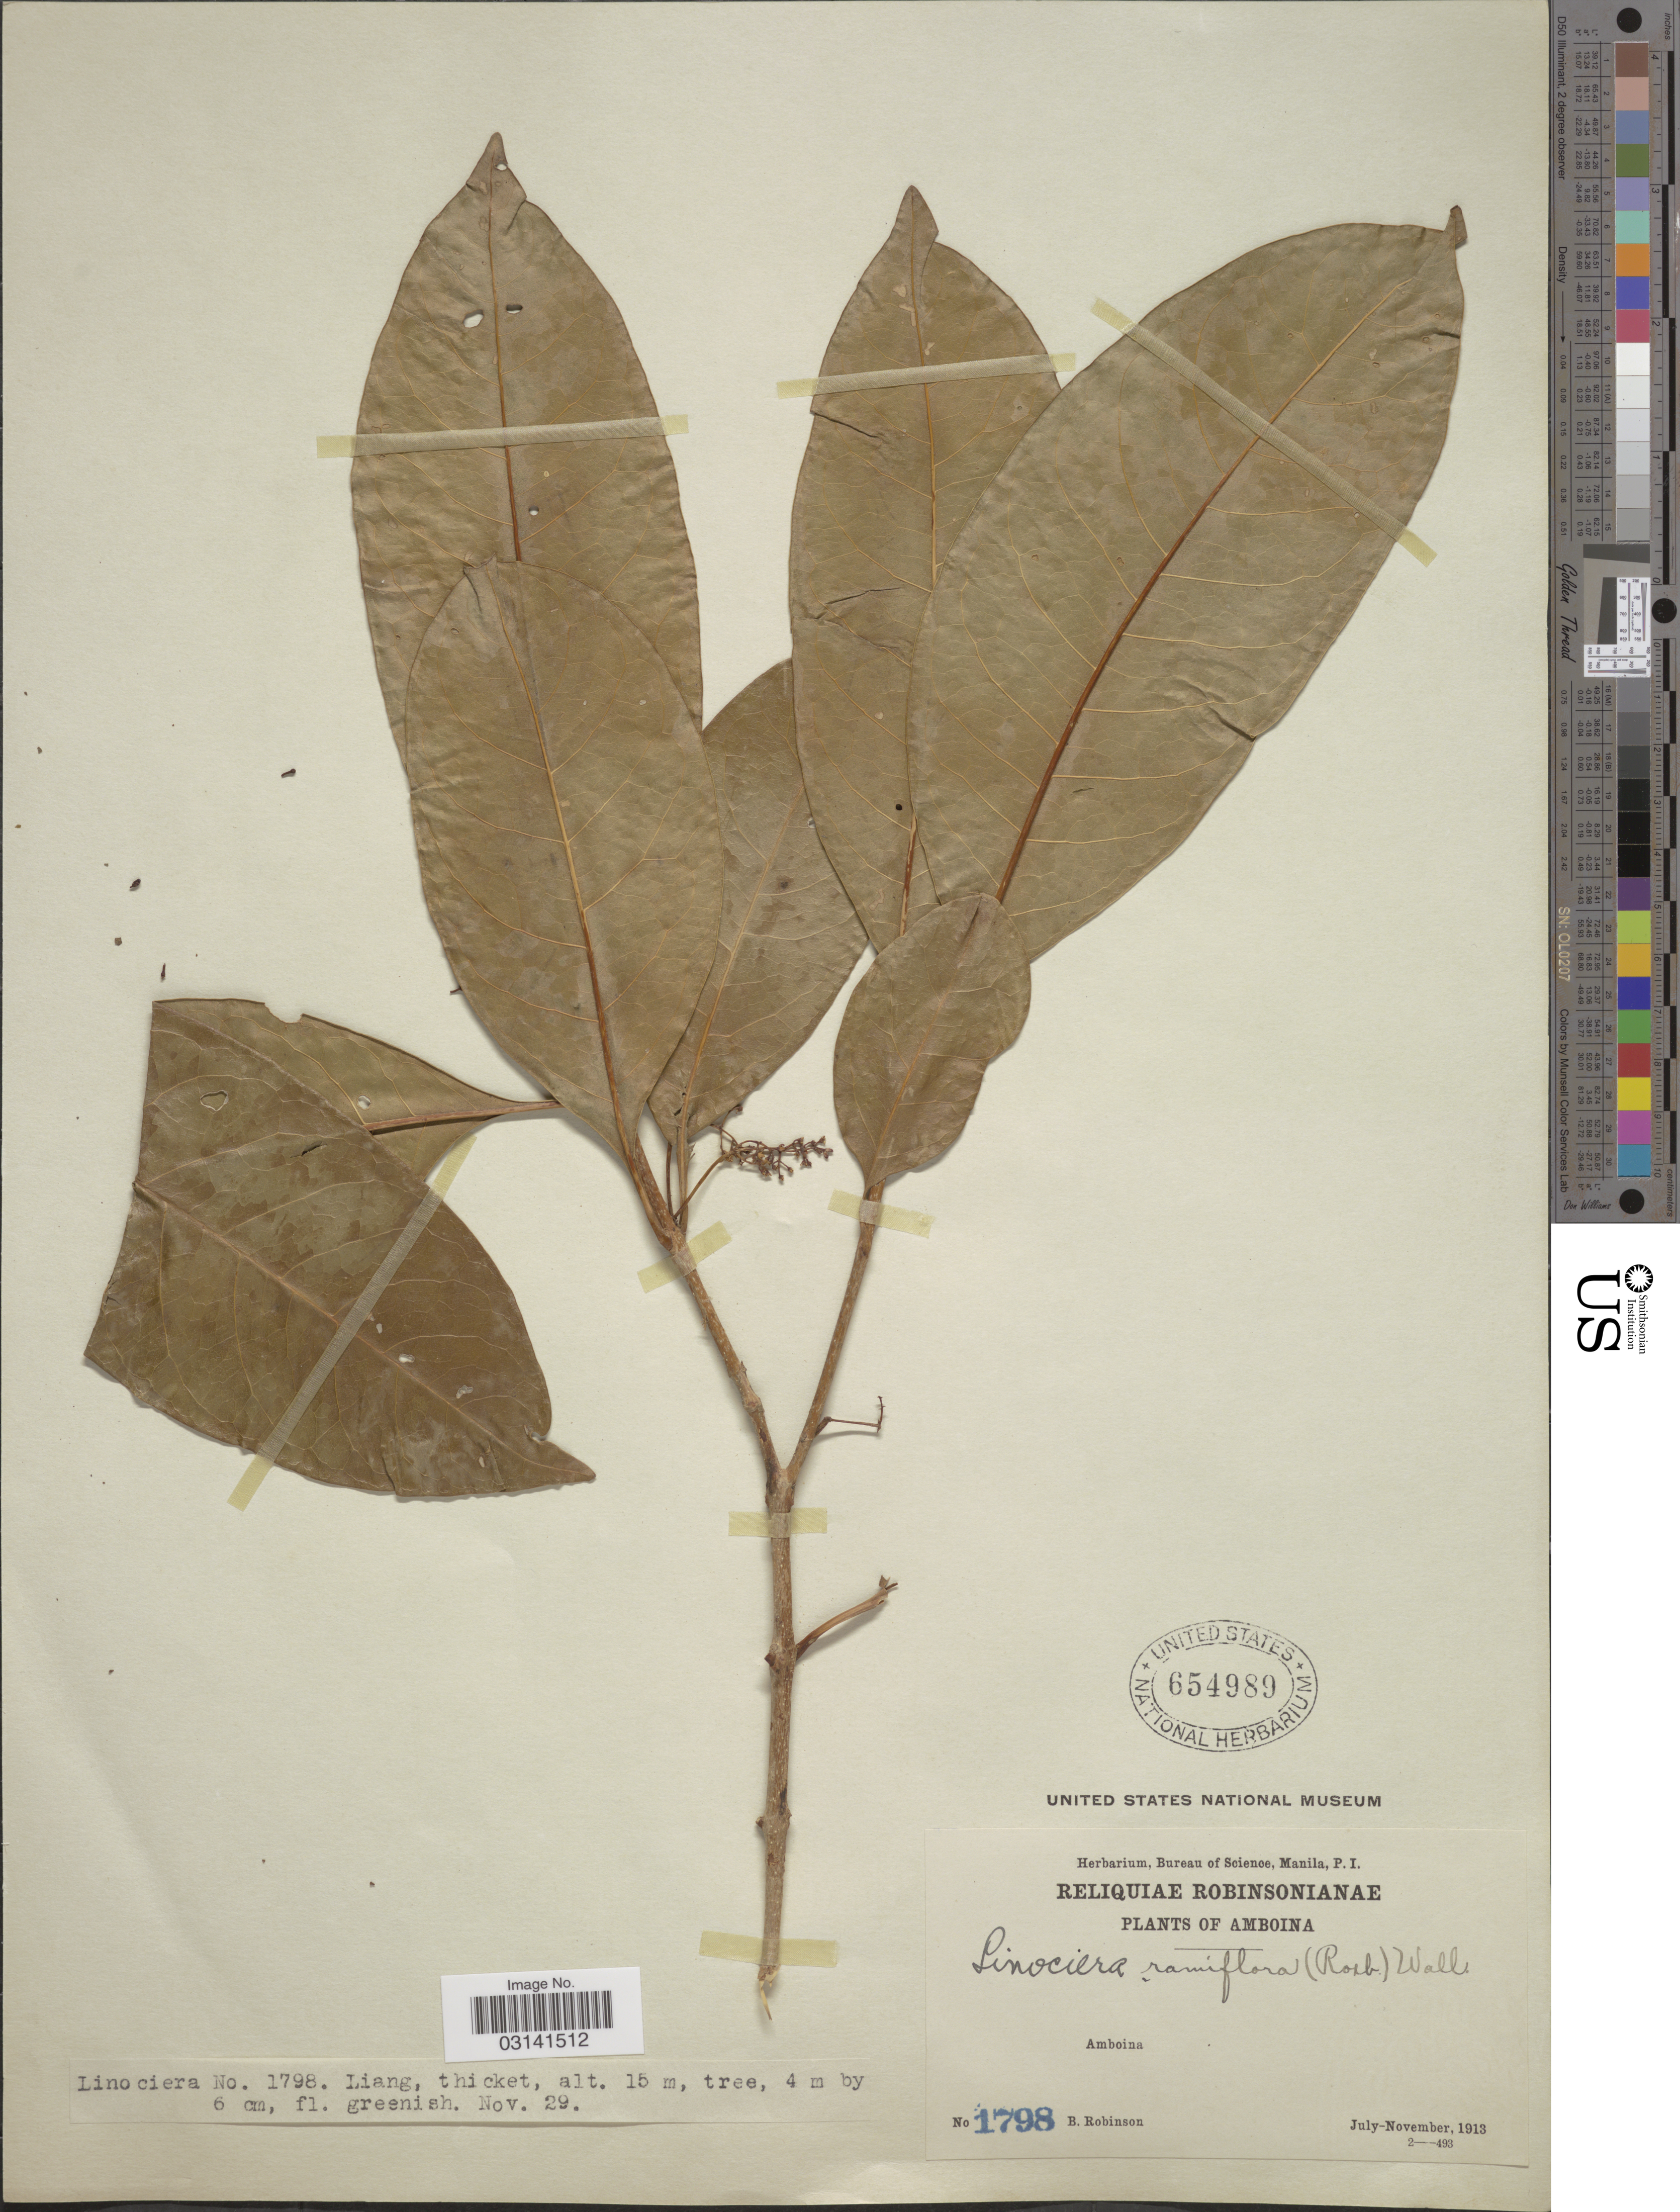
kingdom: Plantae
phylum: Tracheophyta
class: Magnoliopsida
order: Lamiales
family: Oleaceae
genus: Chionanthus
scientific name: Chionanthus ramiflorus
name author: Roxb.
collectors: B. Robinson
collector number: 1798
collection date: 1913-11-29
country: Indonesia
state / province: Maluku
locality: Amboina.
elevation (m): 15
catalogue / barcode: US 654989